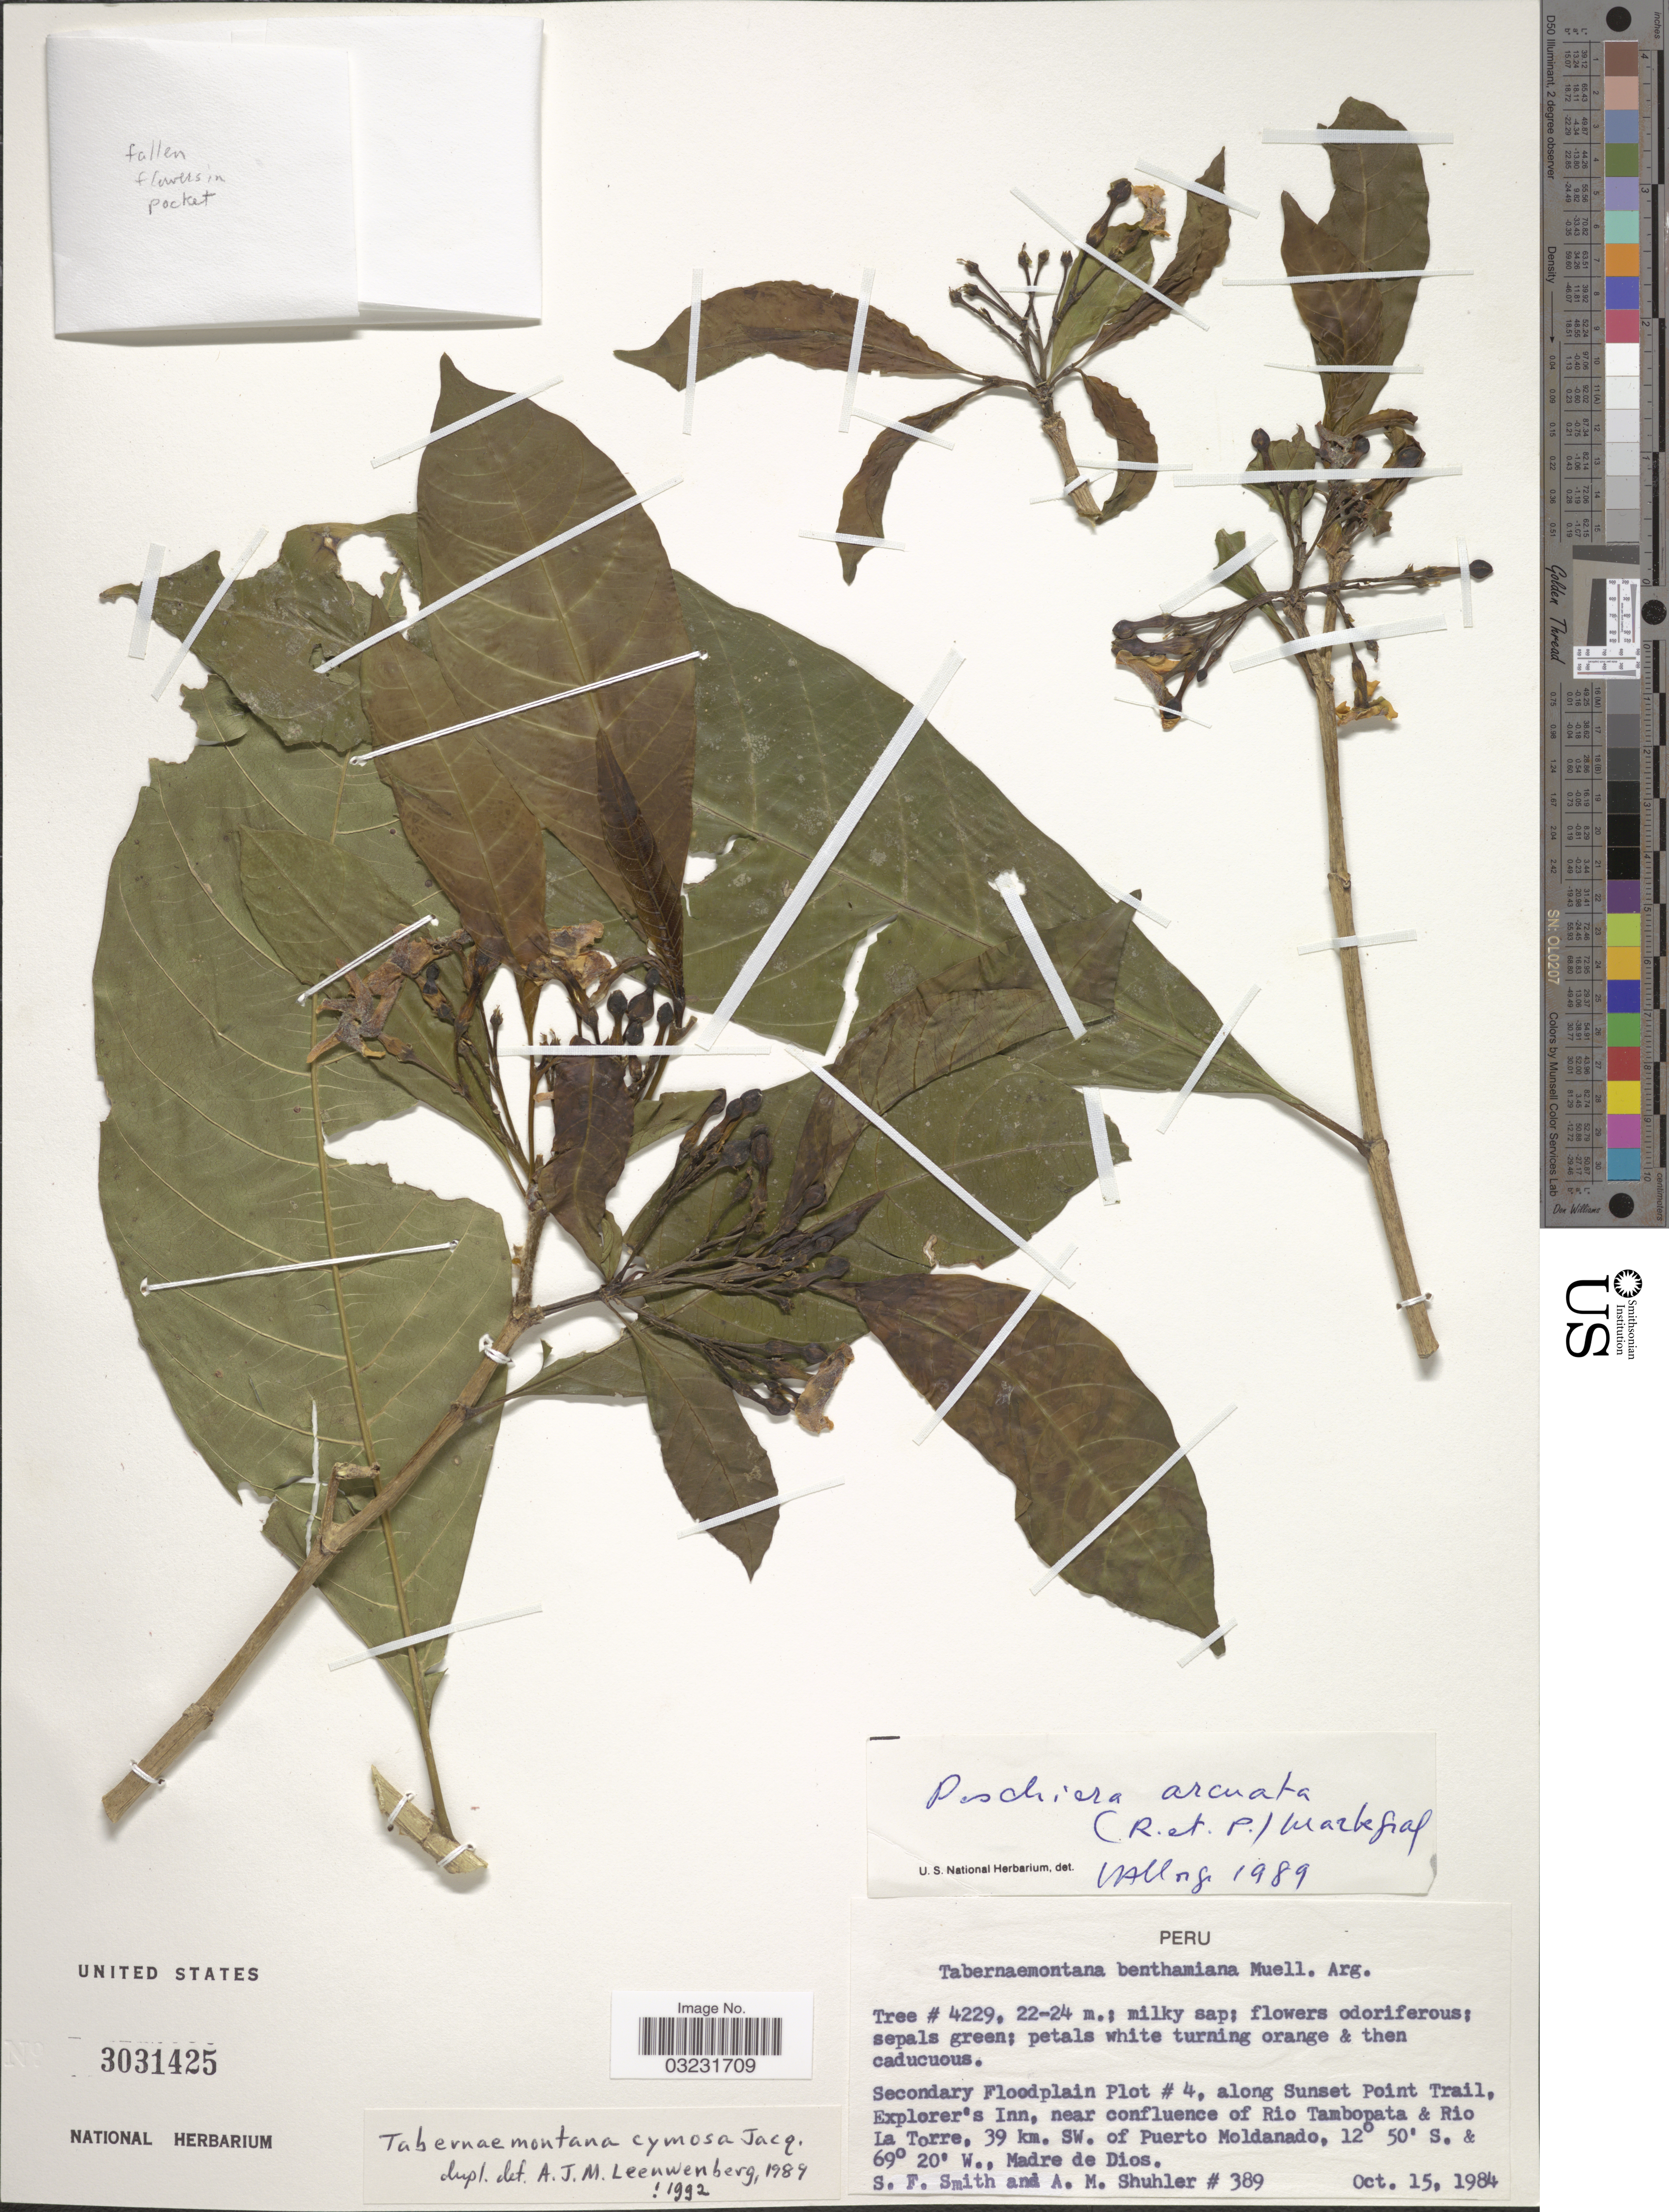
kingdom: Plantae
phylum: Tracheophyta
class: Magnoliopsida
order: Gentianales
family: Apocynaceae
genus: Tabernaemontana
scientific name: Tabernaemontana cymosa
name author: Jacq.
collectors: S.F. Smith & A. Shuhler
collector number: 389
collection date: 1984-10-15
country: Peru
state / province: Madre de Dios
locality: Secondary Floodplain Plot # 4, along Sunset Point Trail, Explorer's Inn, near confluence of Rio Tambopata & Rio La Torre, 39 km. SW. of Puerto Moldanado.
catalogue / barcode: US 3031425